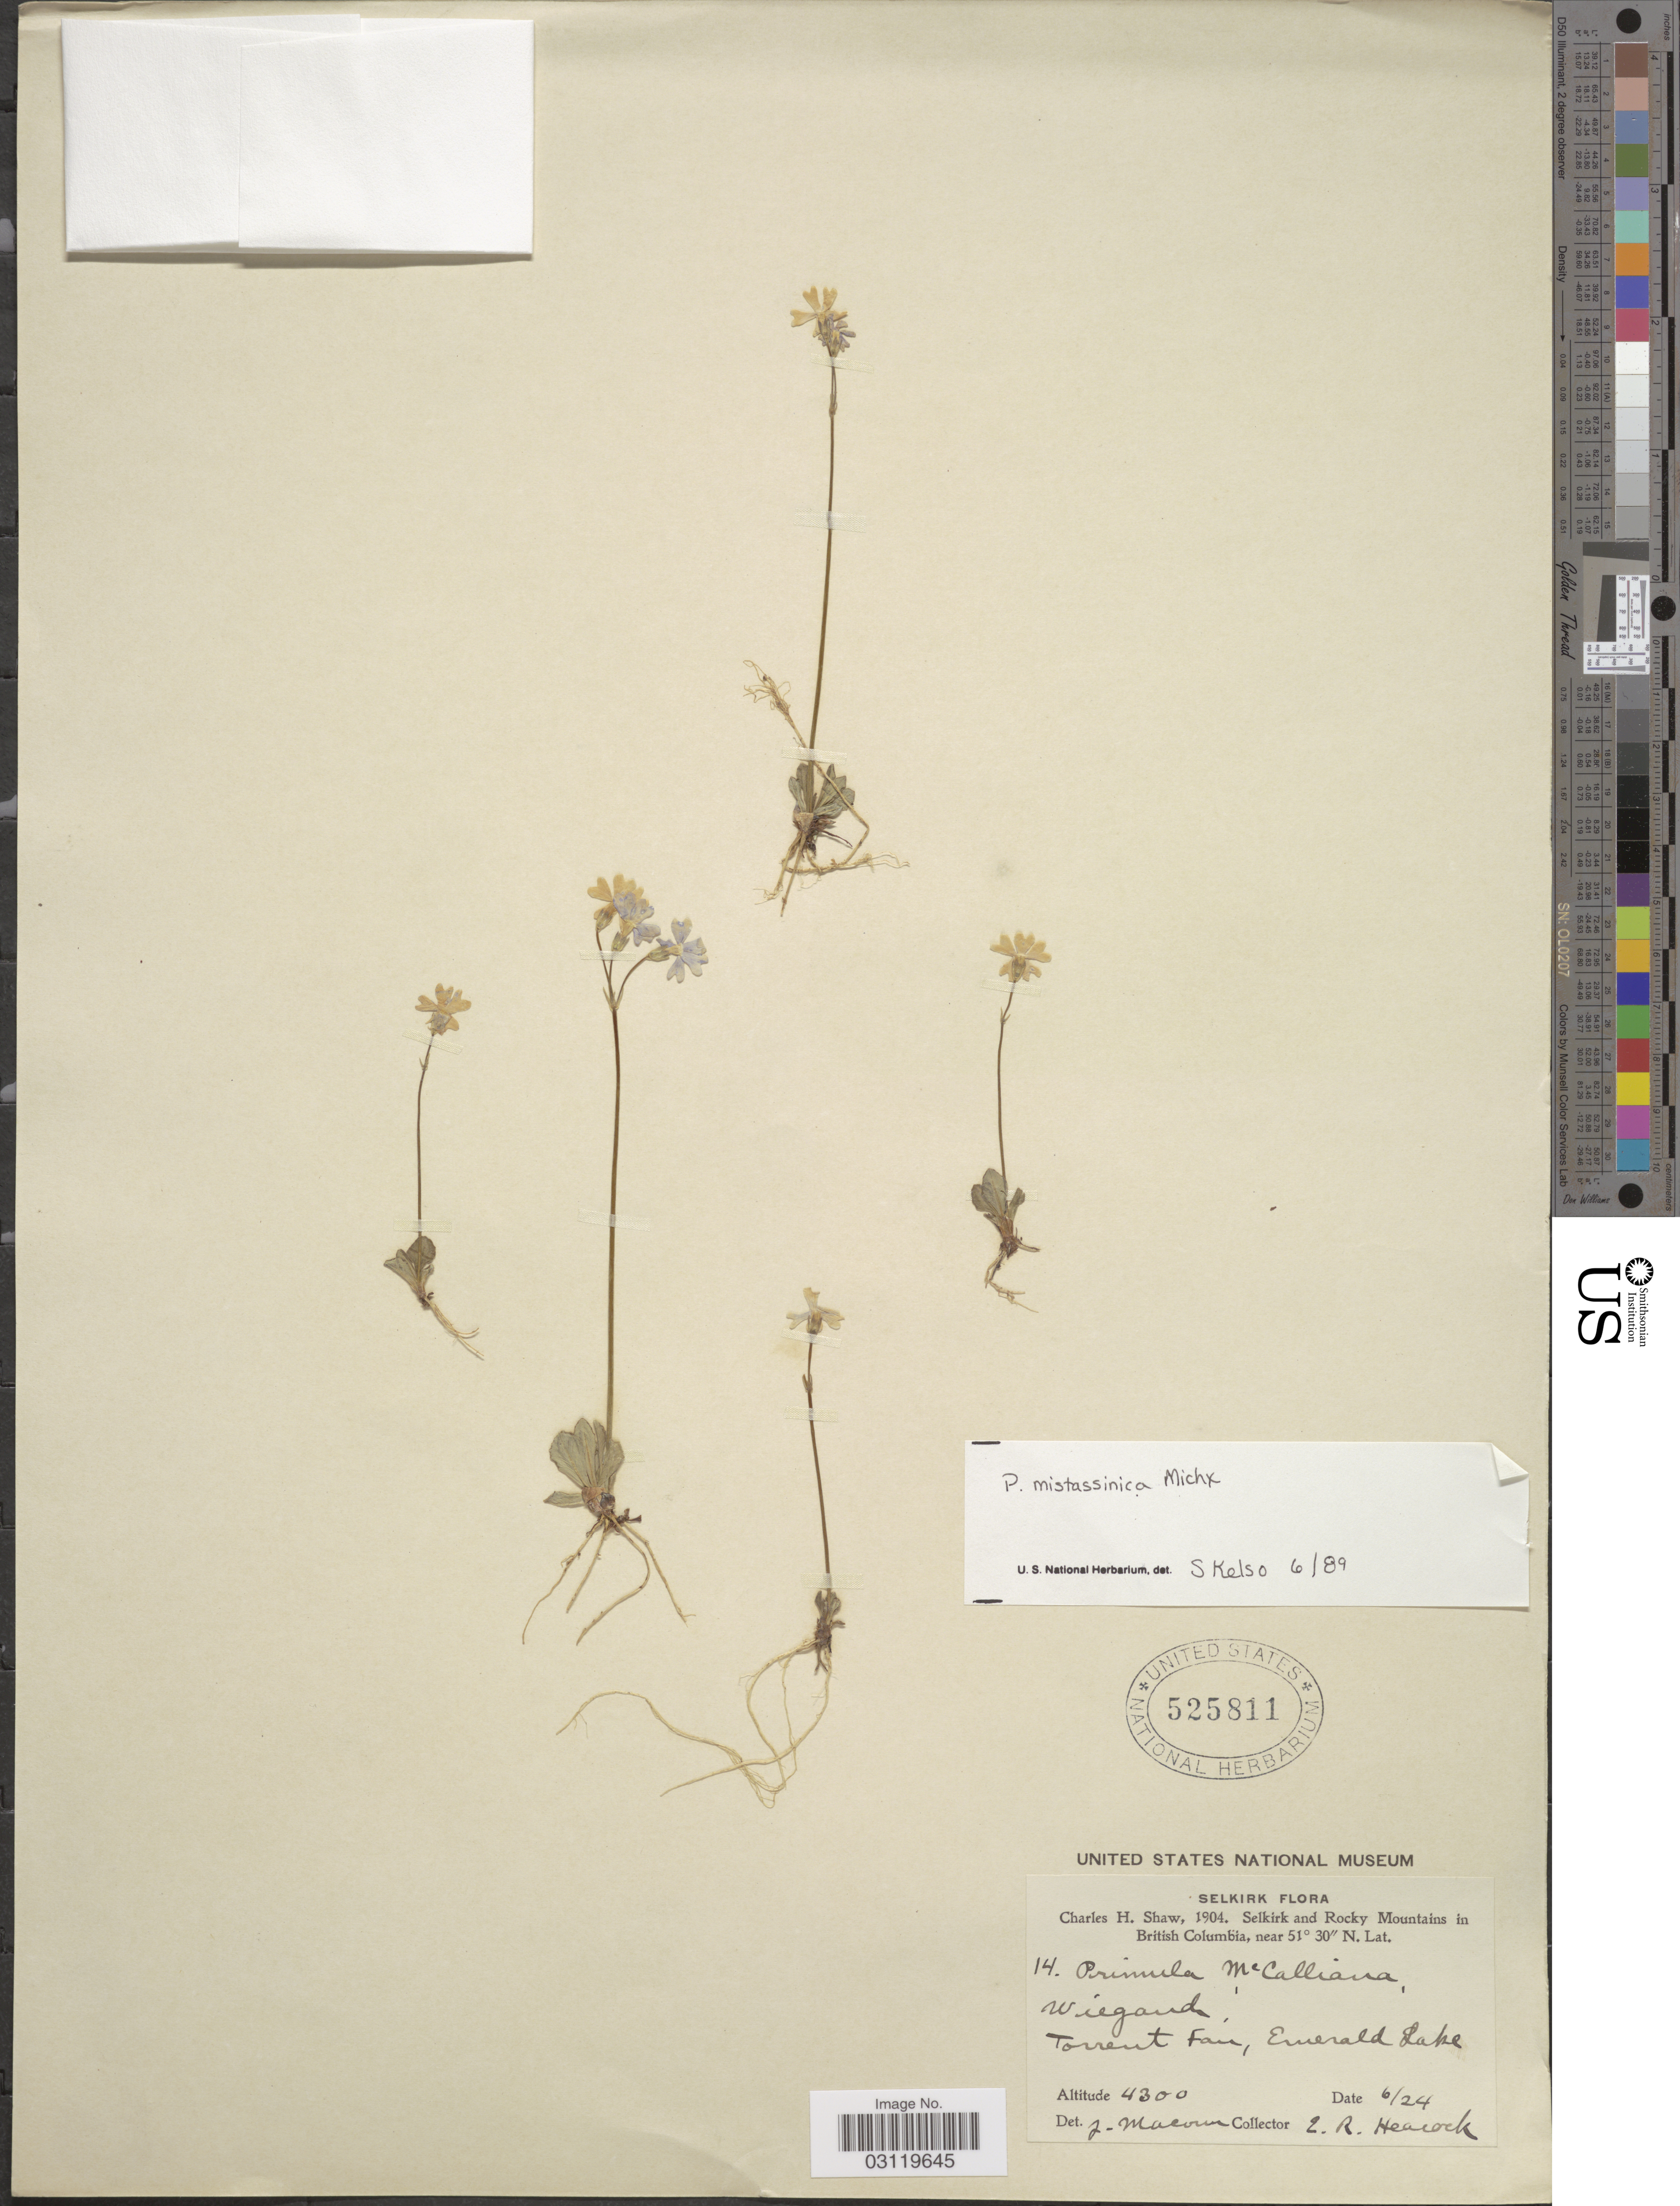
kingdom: Plantae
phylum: Tracheophyta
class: Magnoliopsida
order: Ericales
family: Primulaceae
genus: Primula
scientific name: Primula mistassinica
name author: Michx.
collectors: E. Heacock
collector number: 14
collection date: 1940-06-24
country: Canada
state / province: British Columbia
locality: Selkirk, Selkirk and Rocky Mountains, Torrent Fan, Emerald Lake.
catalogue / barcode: US 525811